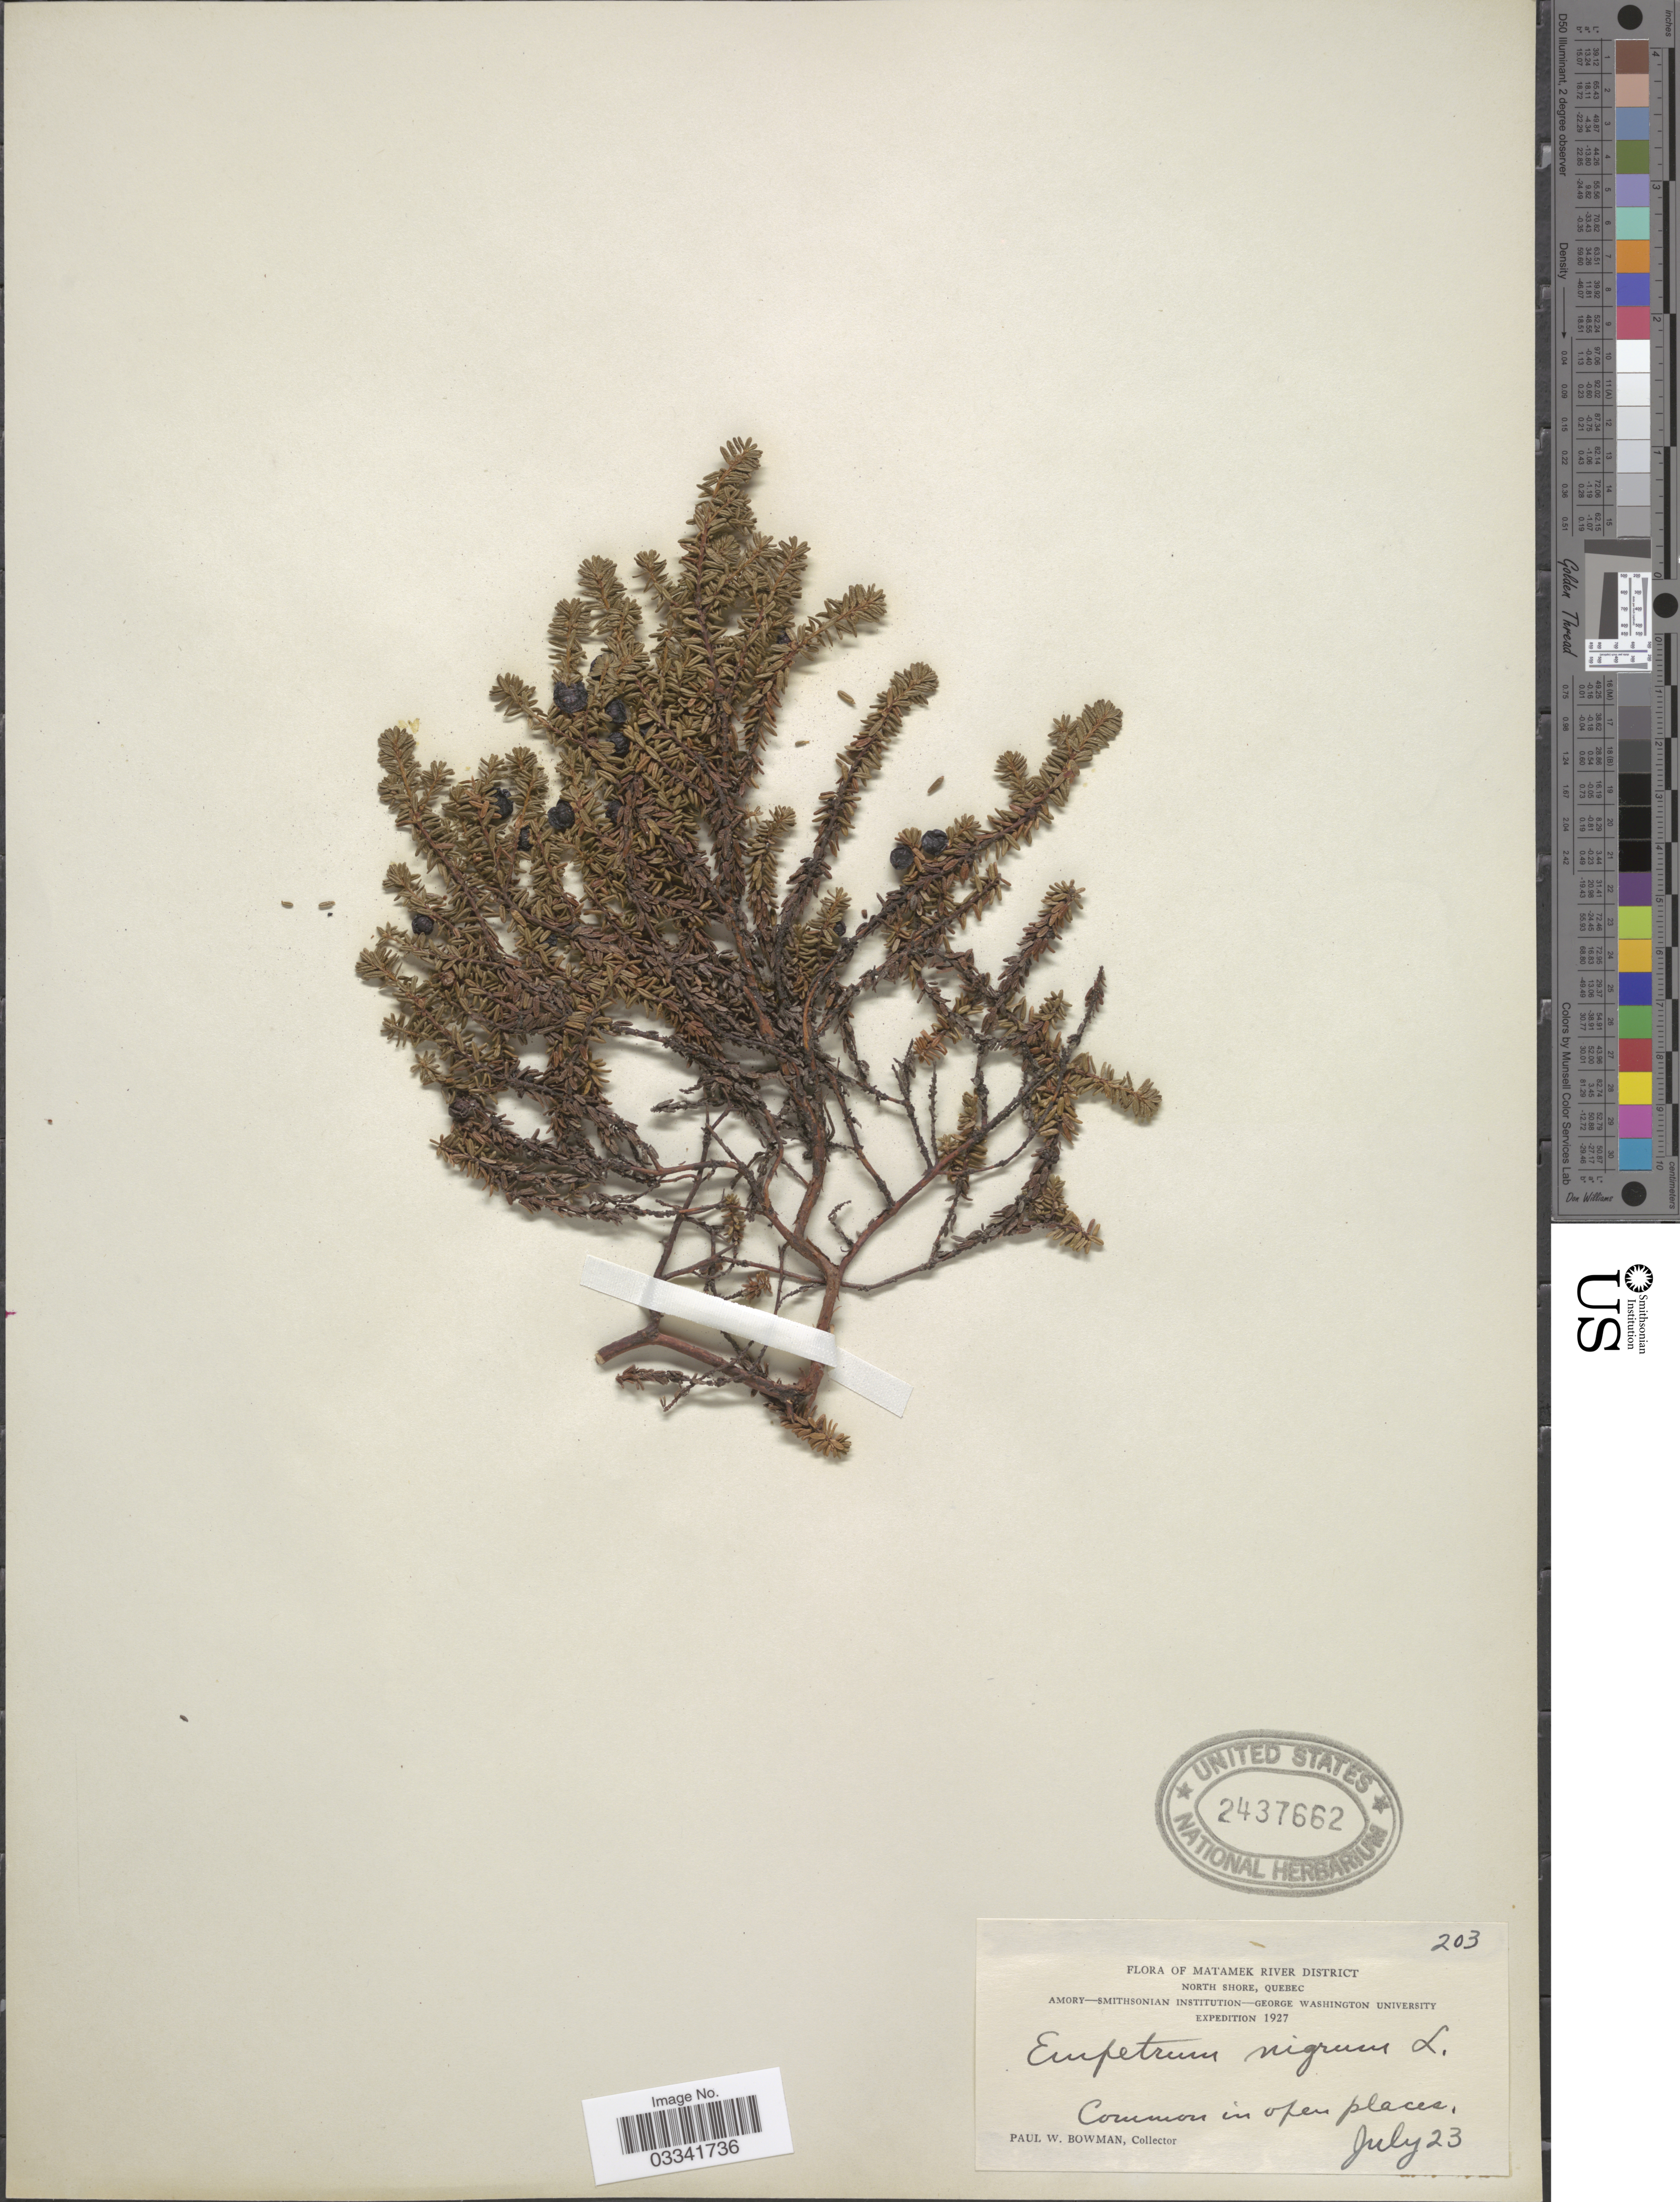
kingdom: Plantae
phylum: Tracheophyta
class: Magnoliopsida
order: Ericales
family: Ericaceae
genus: Empetrum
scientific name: Empetrum nigrum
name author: L.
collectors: P. Bowman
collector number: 203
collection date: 1927-07-23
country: Canada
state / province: Quebec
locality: Matamek River District. North Shore.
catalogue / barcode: US 2437662